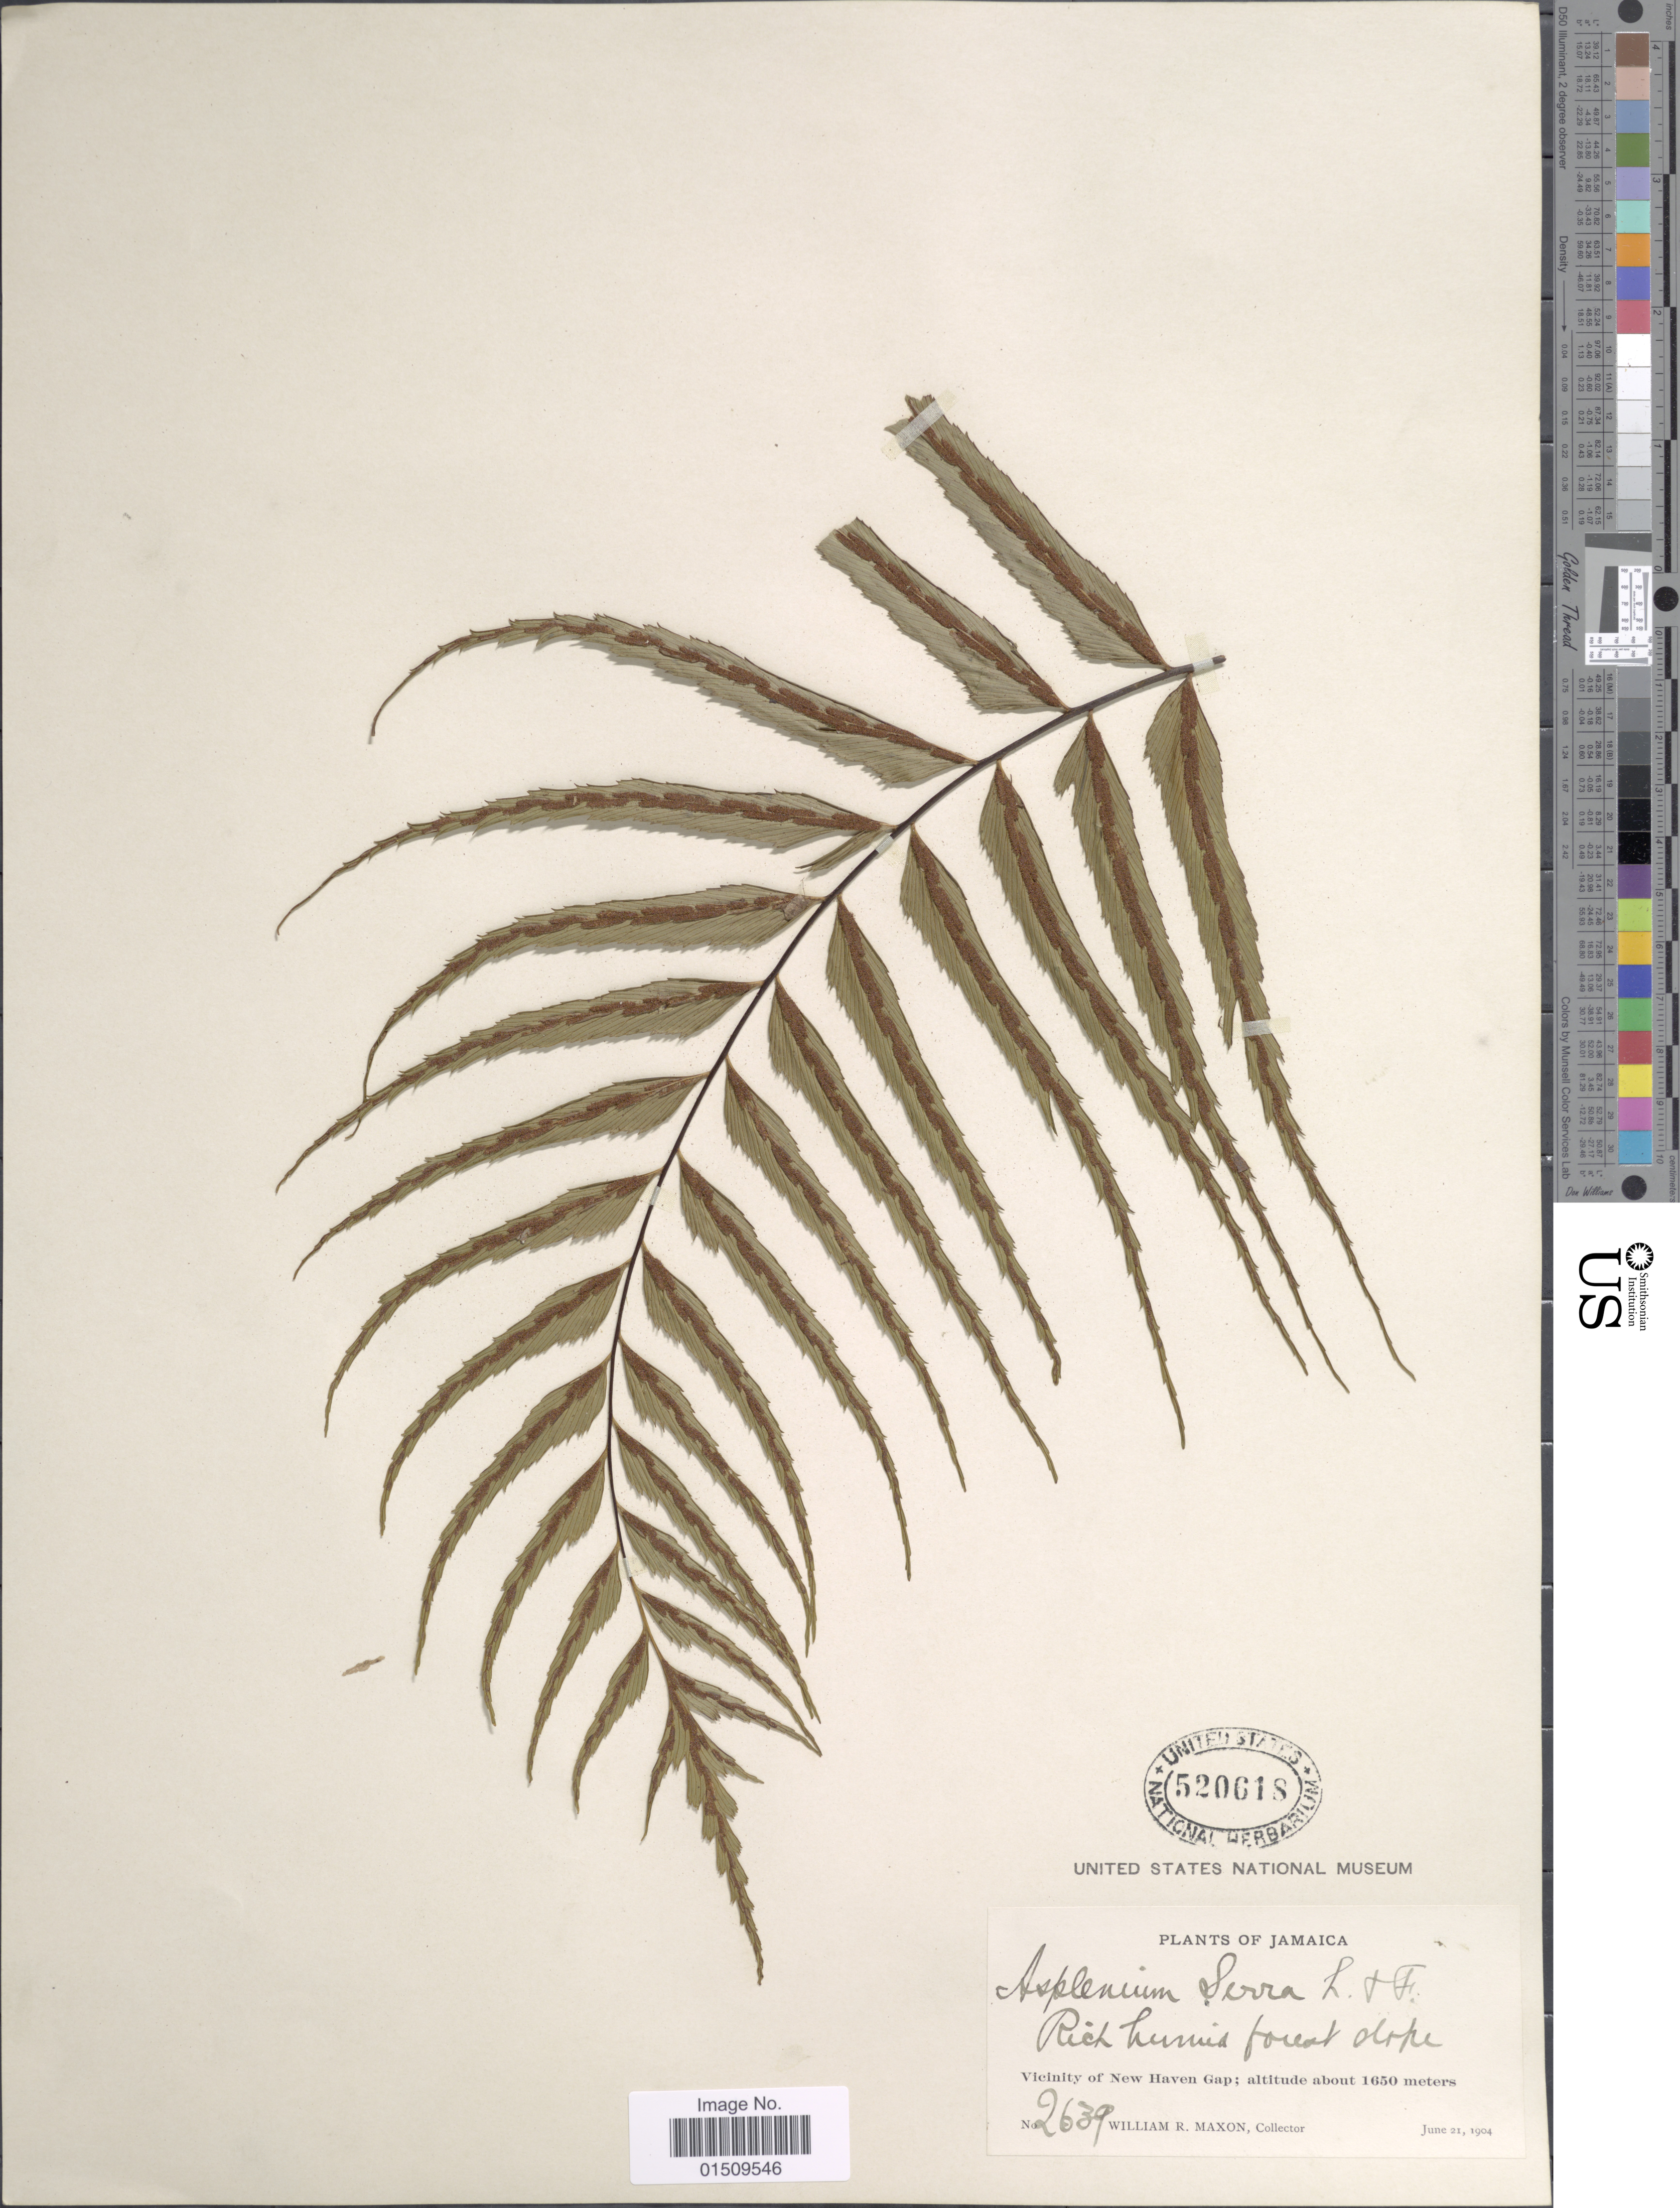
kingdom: Plantae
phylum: Tracheophyta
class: Polypodiopsida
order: Polypodiales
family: Aspleniaceae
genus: Asplenium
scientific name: Asplenium serra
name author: Langsd. & Fisch.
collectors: W. R. Maxon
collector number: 2639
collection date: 1904-06-21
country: Jamaica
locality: Jamaica, Vicinity of New Haven Gap.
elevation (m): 1650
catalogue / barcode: US 520618